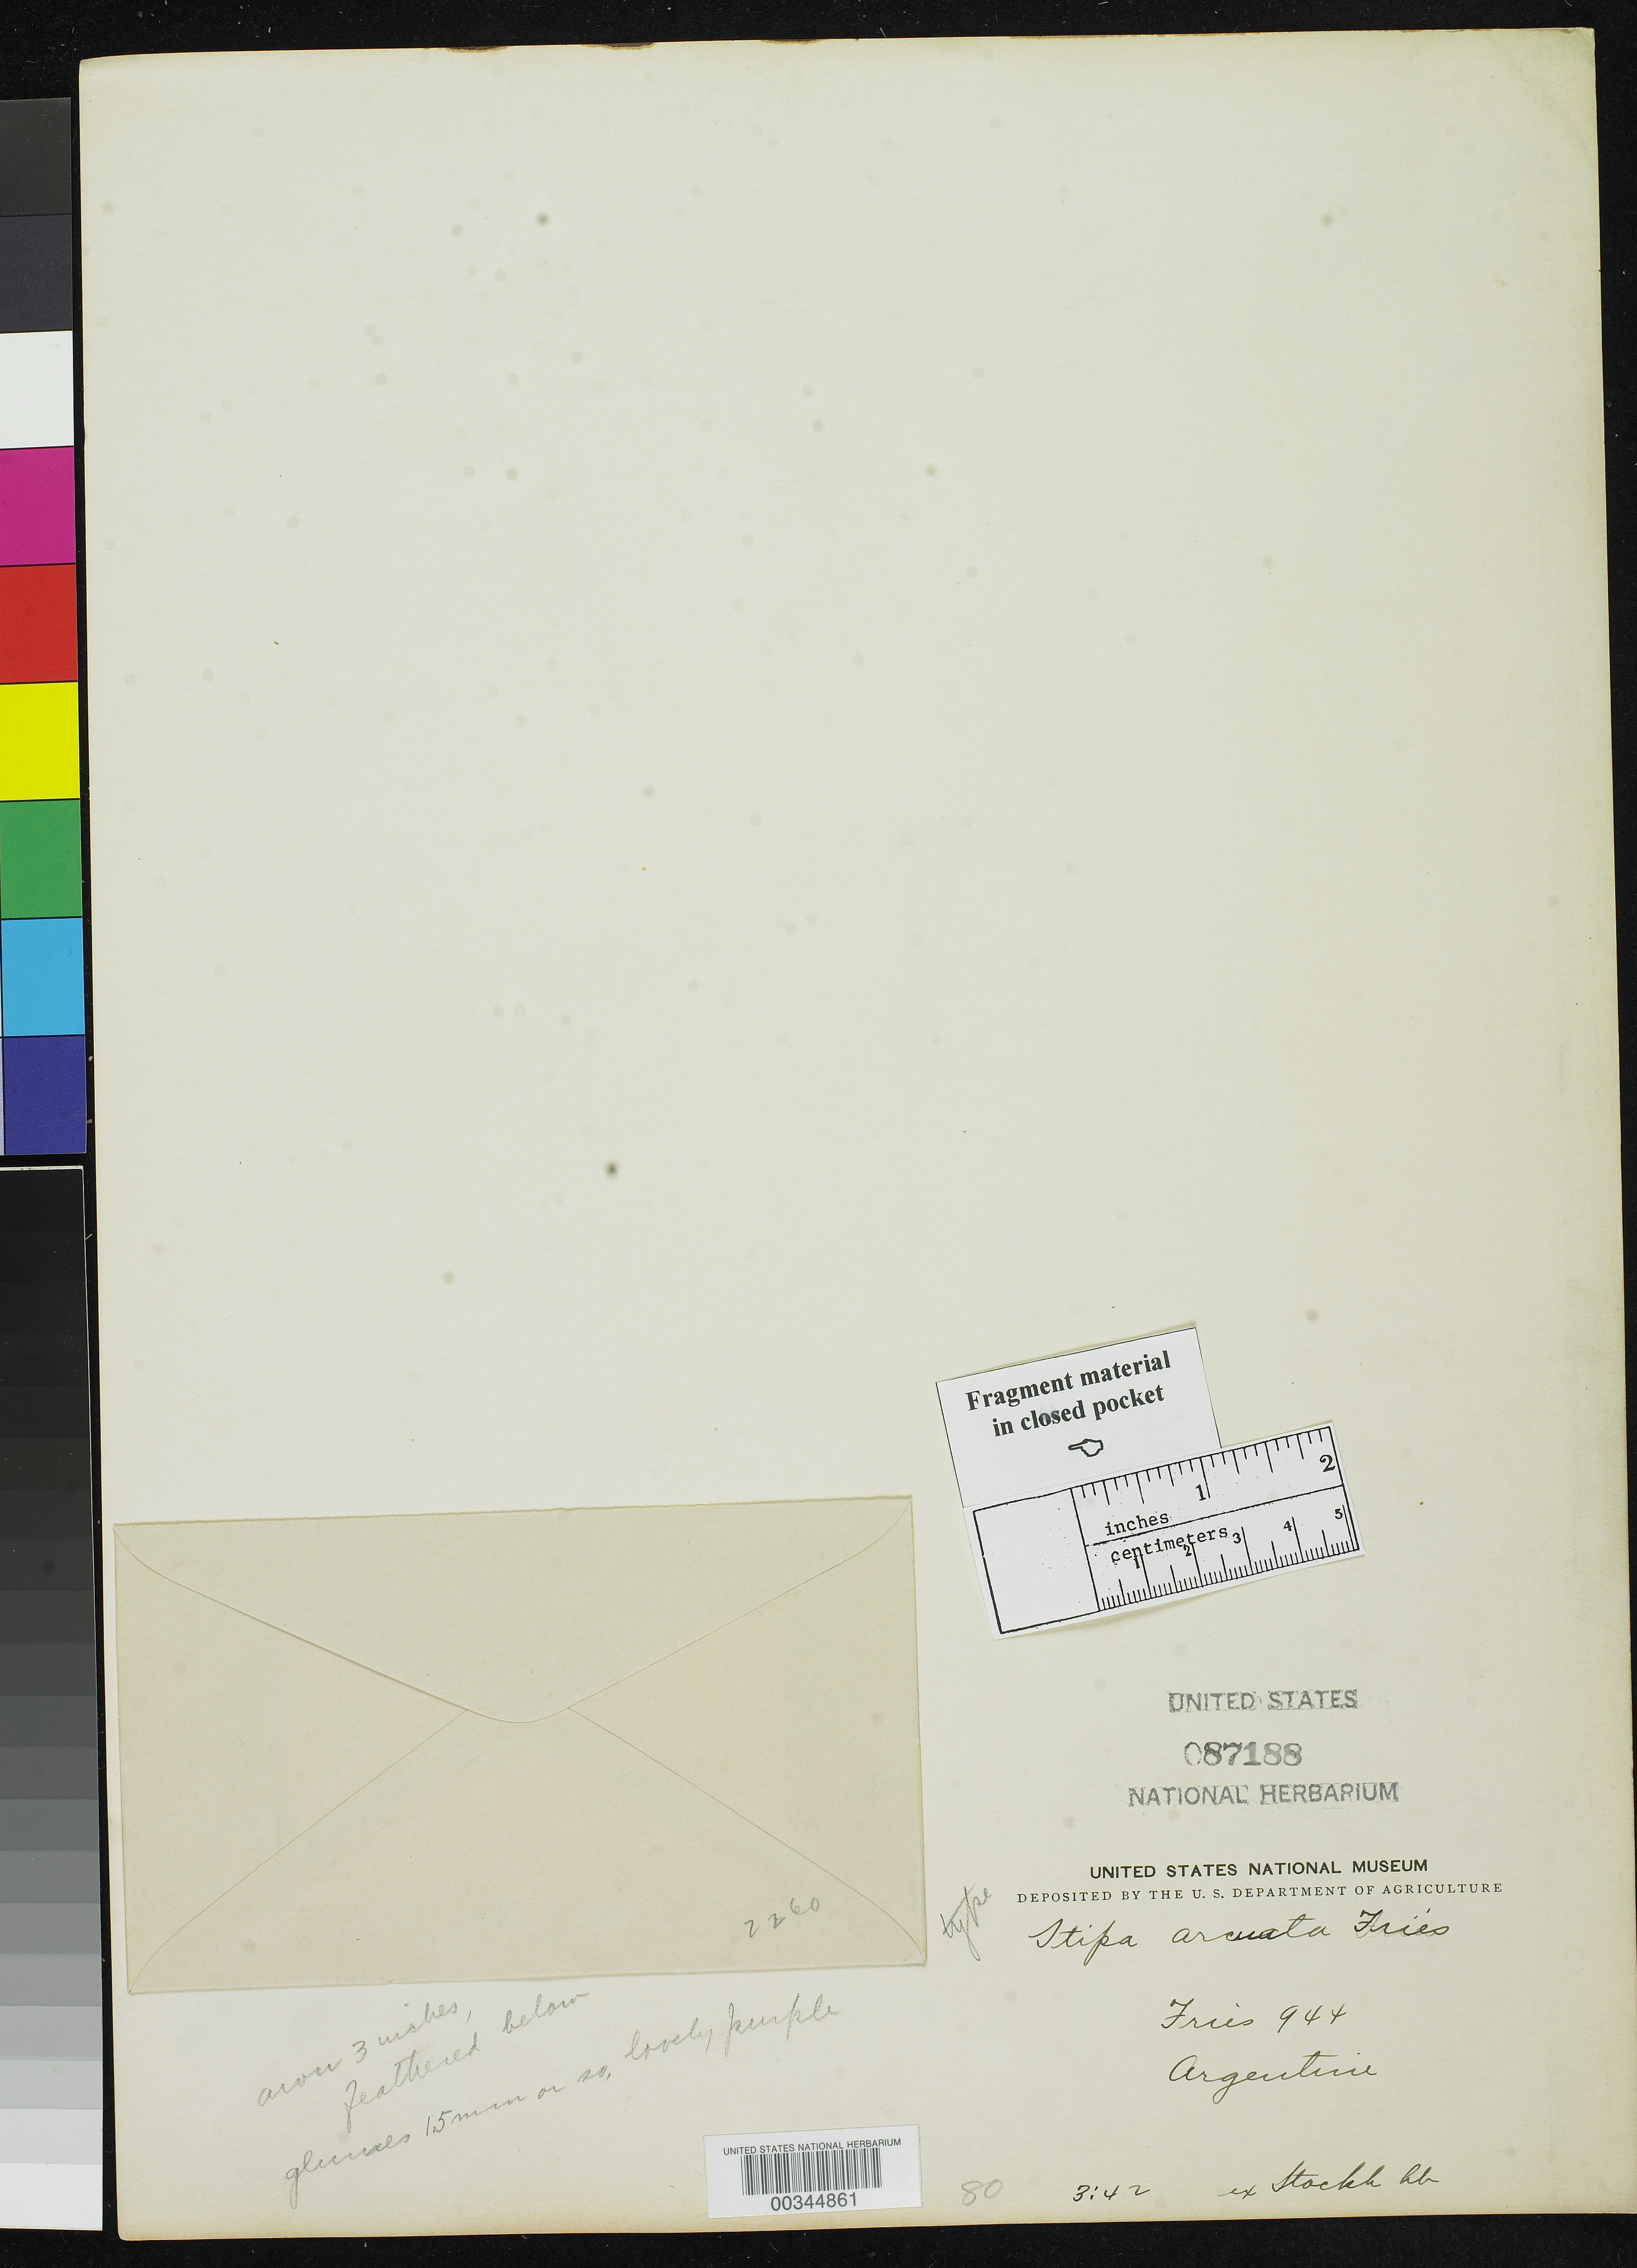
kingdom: Plantae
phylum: Tracheophyta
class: Liliopsida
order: Poales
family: Poaceae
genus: Stipa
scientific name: Stipa arcuata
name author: R.E. Fr.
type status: Type Fragment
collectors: R. E. Fries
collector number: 944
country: Argentina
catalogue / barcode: US 87188